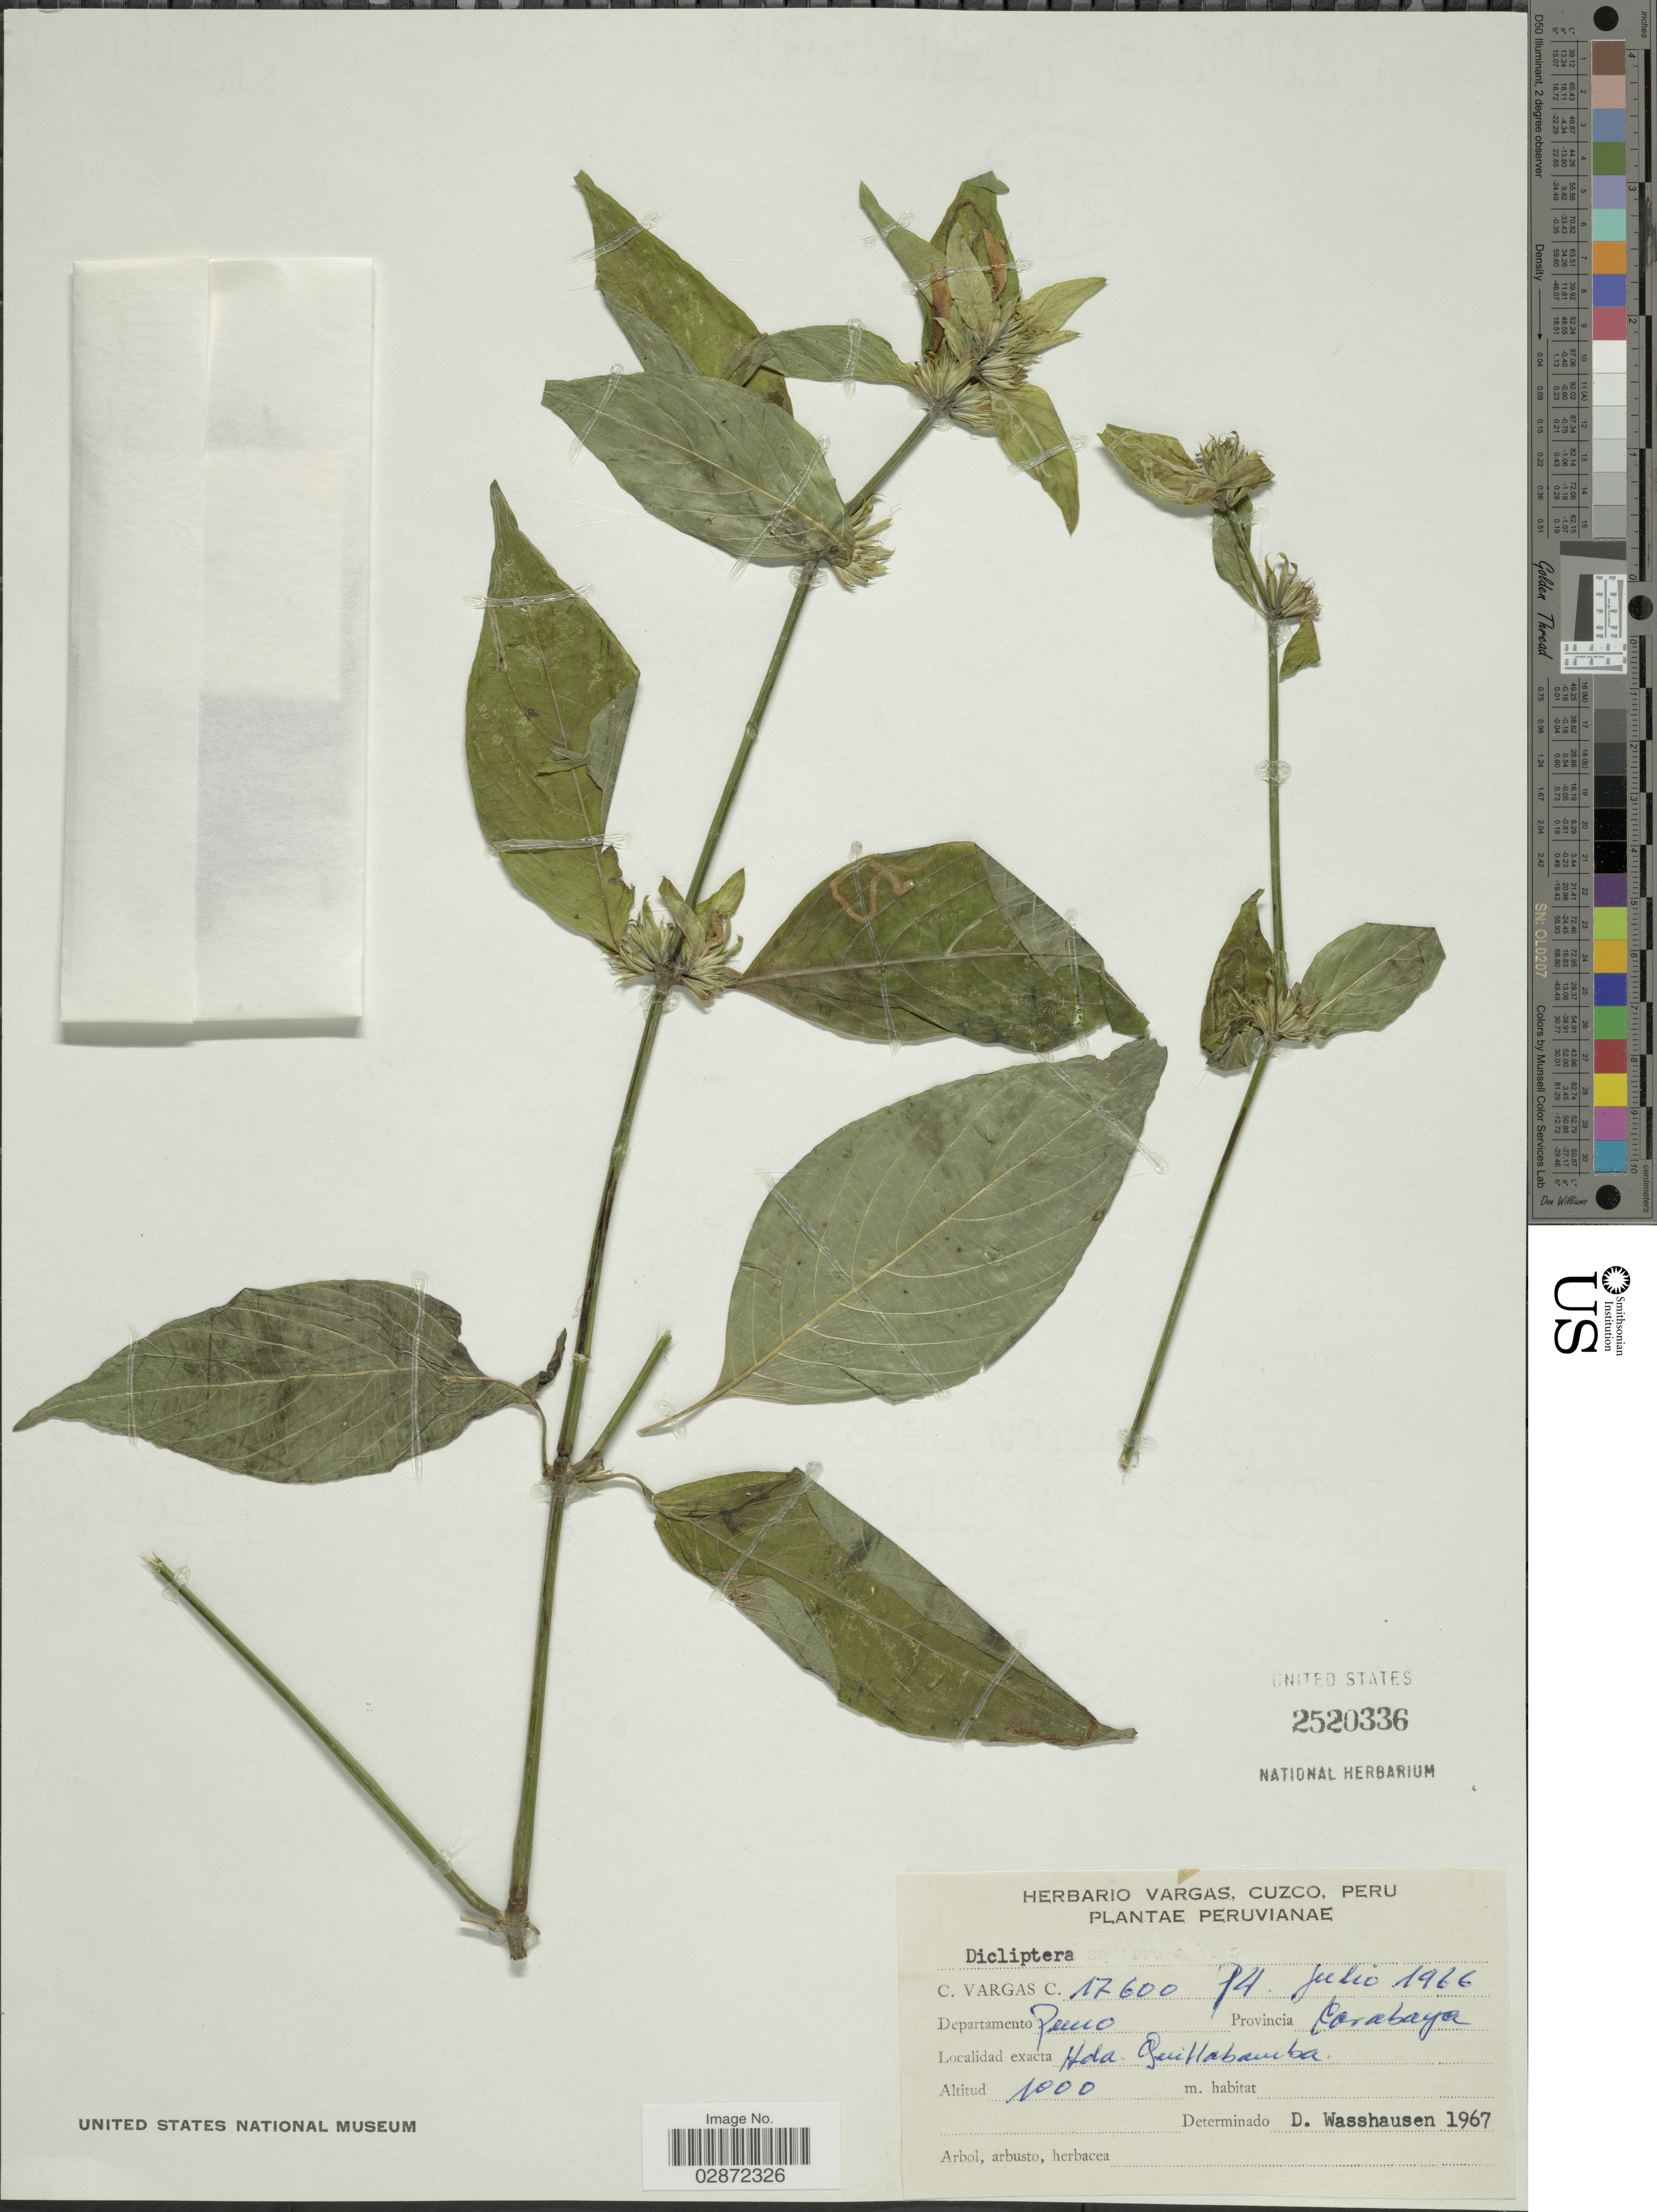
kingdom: Plantae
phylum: Tracheophyta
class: Magnoliopsida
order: Lamiales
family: Acanthaceae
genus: Dicliptera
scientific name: Dicliptera squarrosa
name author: Nees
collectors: C. Vargas Calderón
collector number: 17600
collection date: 1966-07-14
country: Peru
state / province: Cusco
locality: Departamento Cuzco. Provincia Corabaya. Hda. Quillabamba.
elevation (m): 1000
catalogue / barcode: US 2520336